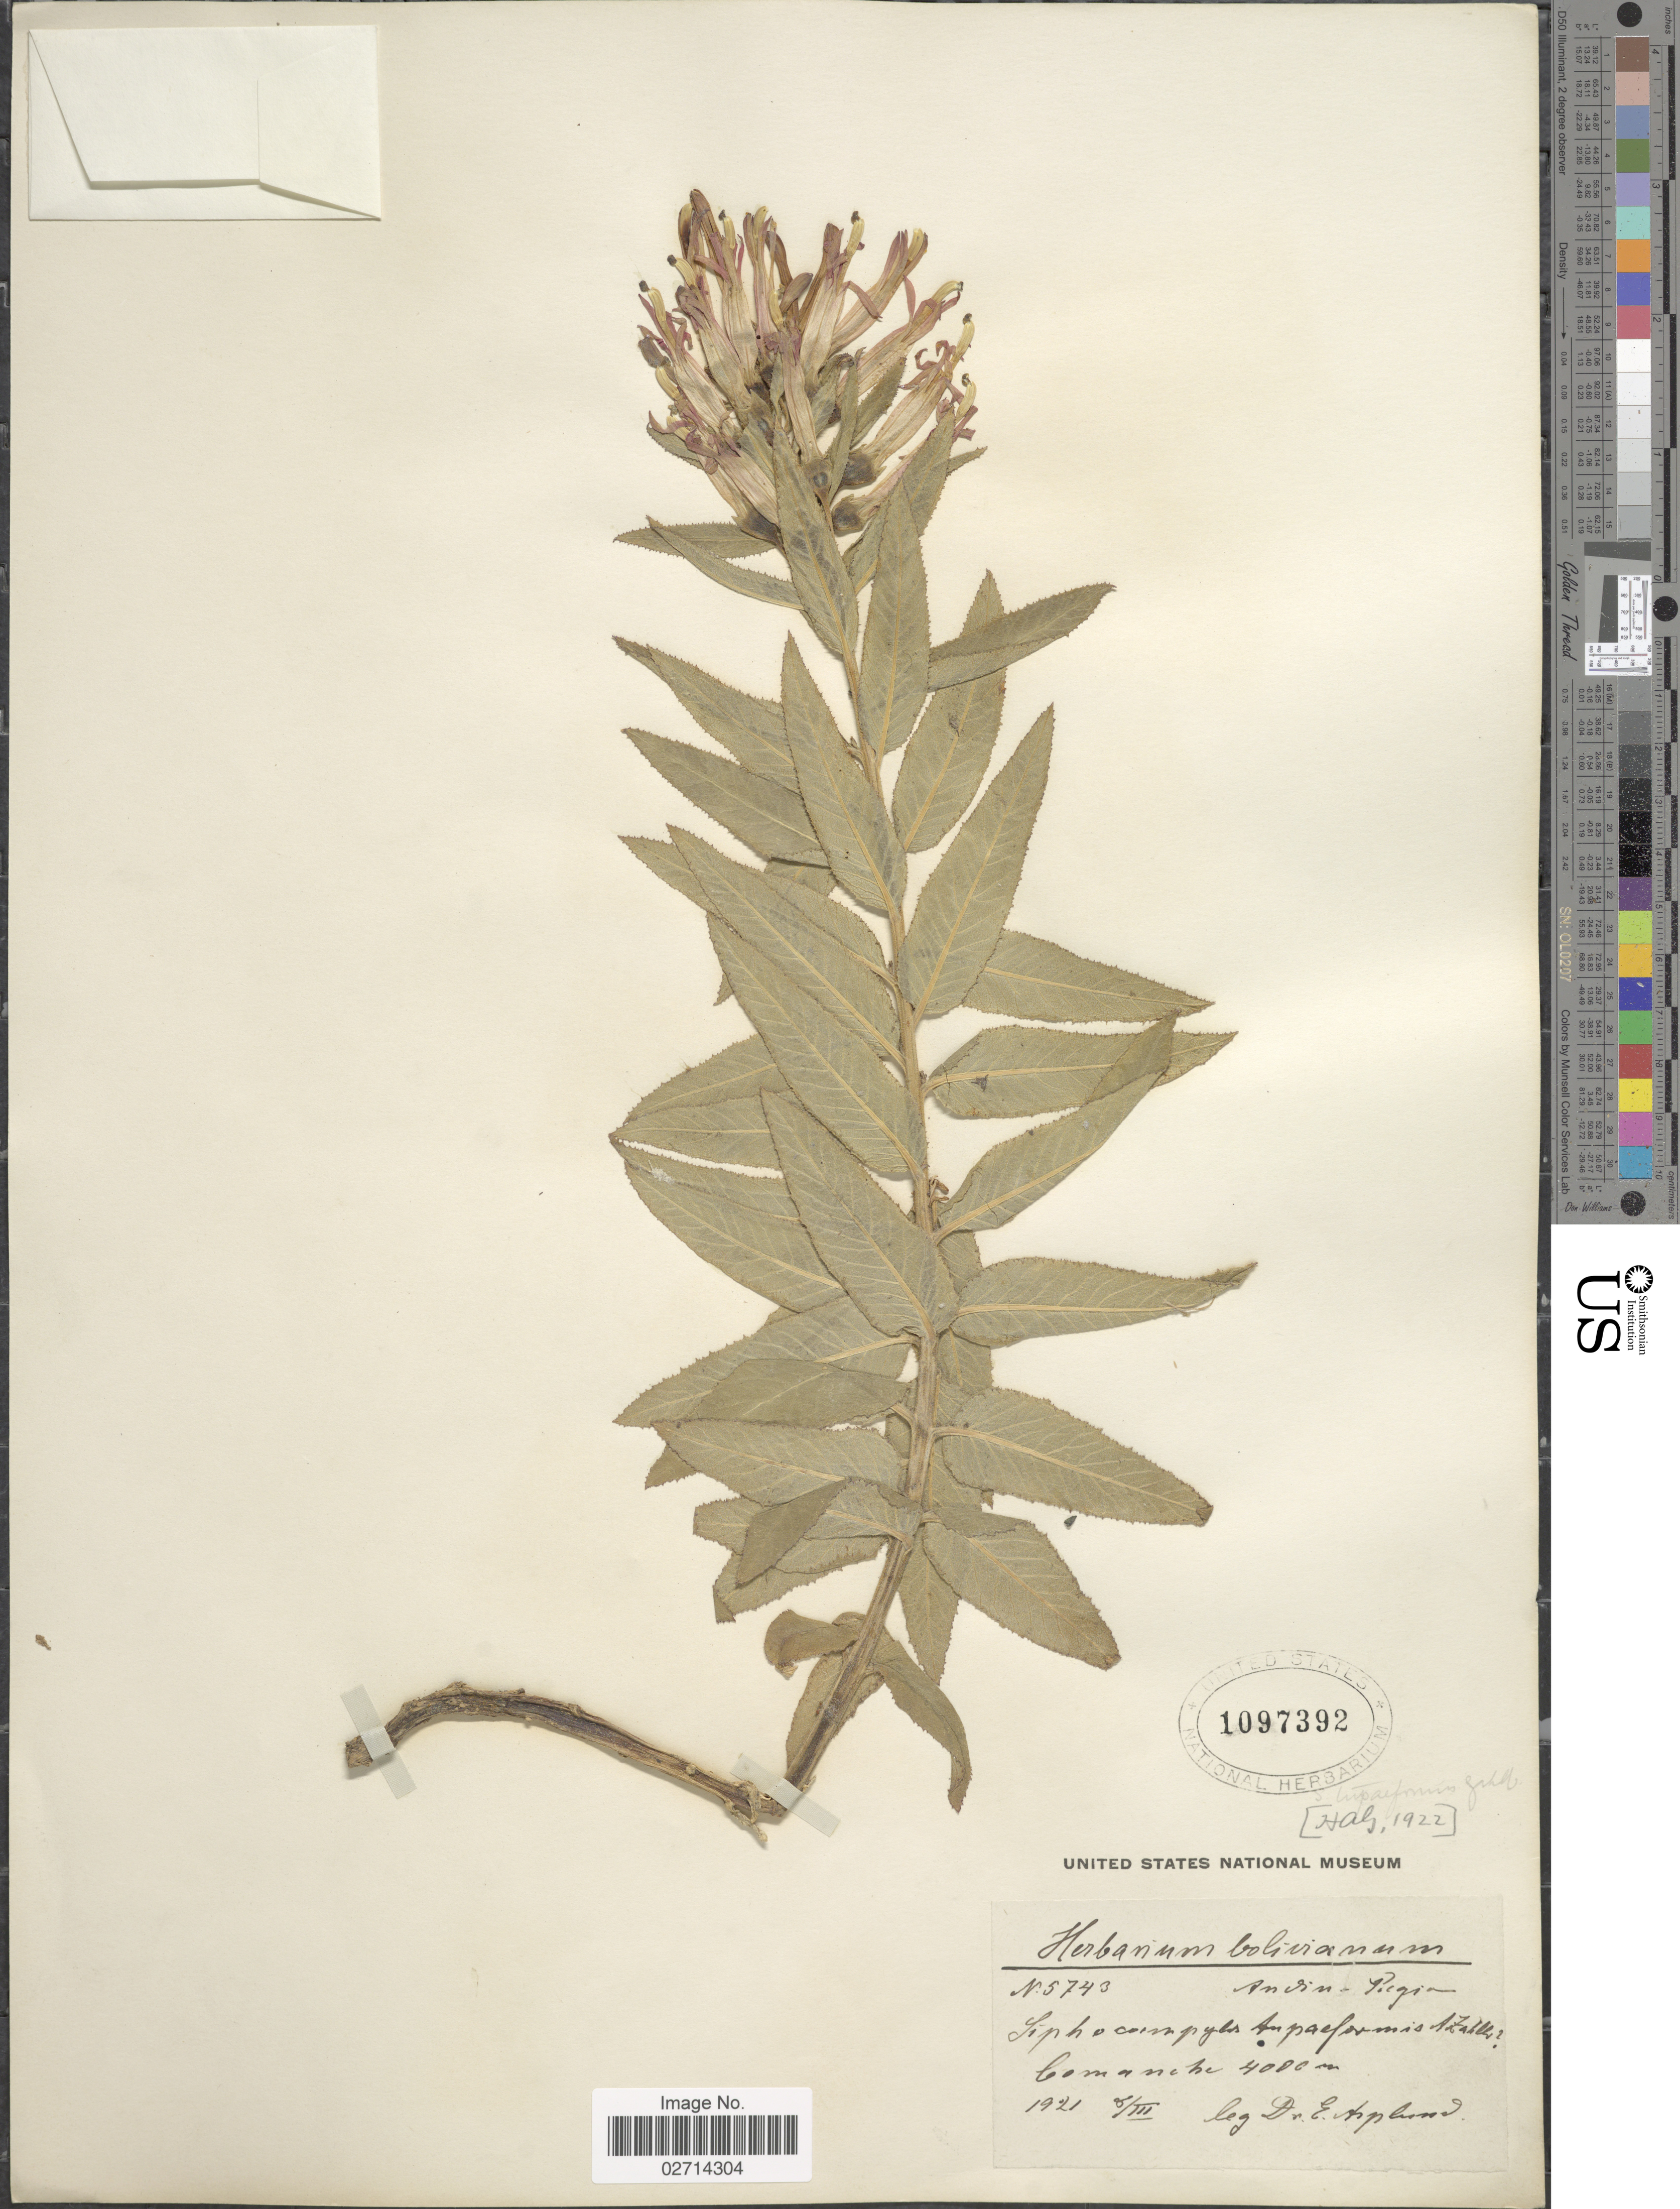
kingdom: Plantae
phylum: Tracheophyta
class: Magnoliopsida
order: Asterales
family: Campanulaceae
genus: Siphocampylus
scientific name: Siphocampylus tupaeformis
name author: Zahlbr.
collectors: E. Asplund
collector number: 5743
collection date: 1921-03-08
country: Bolivia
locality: Comanche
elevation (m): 4000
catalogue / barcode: US 1097392